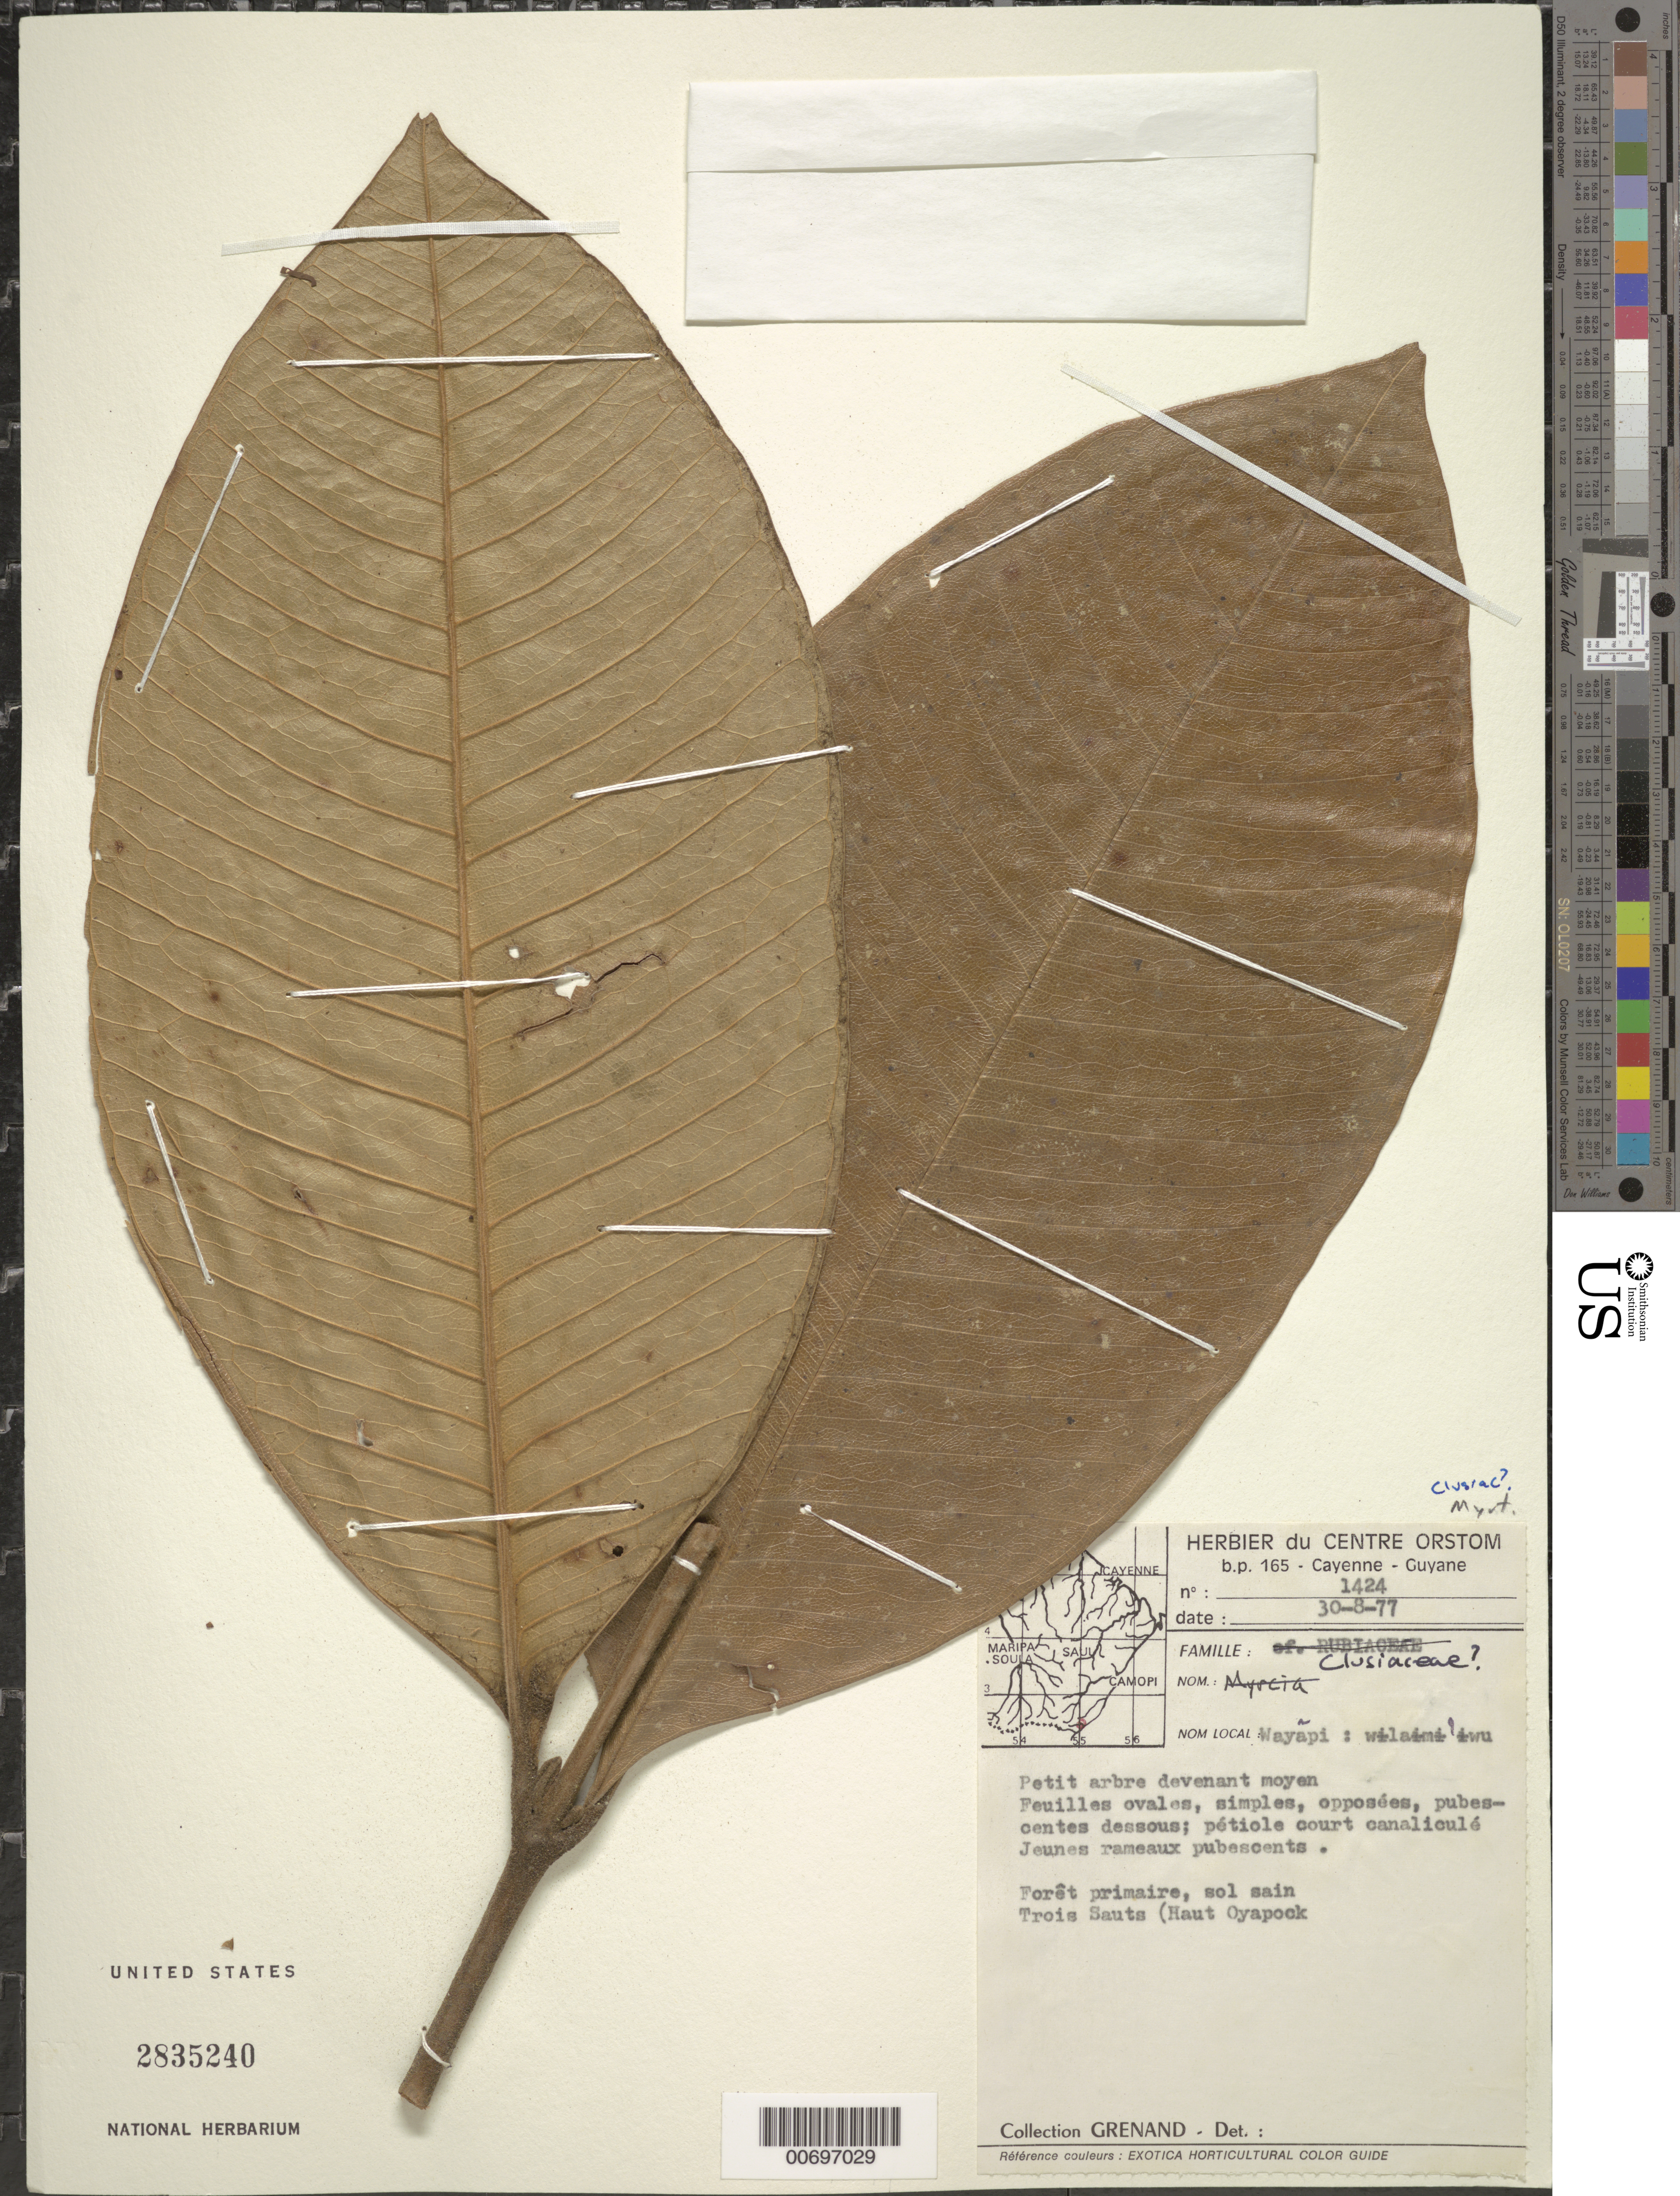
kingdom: Plantae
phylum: Tracheophyta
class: Magnoliopsida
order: Malpighiales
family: Clusiaceae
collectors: P. Grenand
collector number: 1424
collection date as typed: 30-Aug-77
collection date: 1977-08-30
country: French Guiana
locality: Trois Sauts (Haut Oyapock)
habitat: Forêt primaire, soll sain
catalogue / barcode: US 2835240